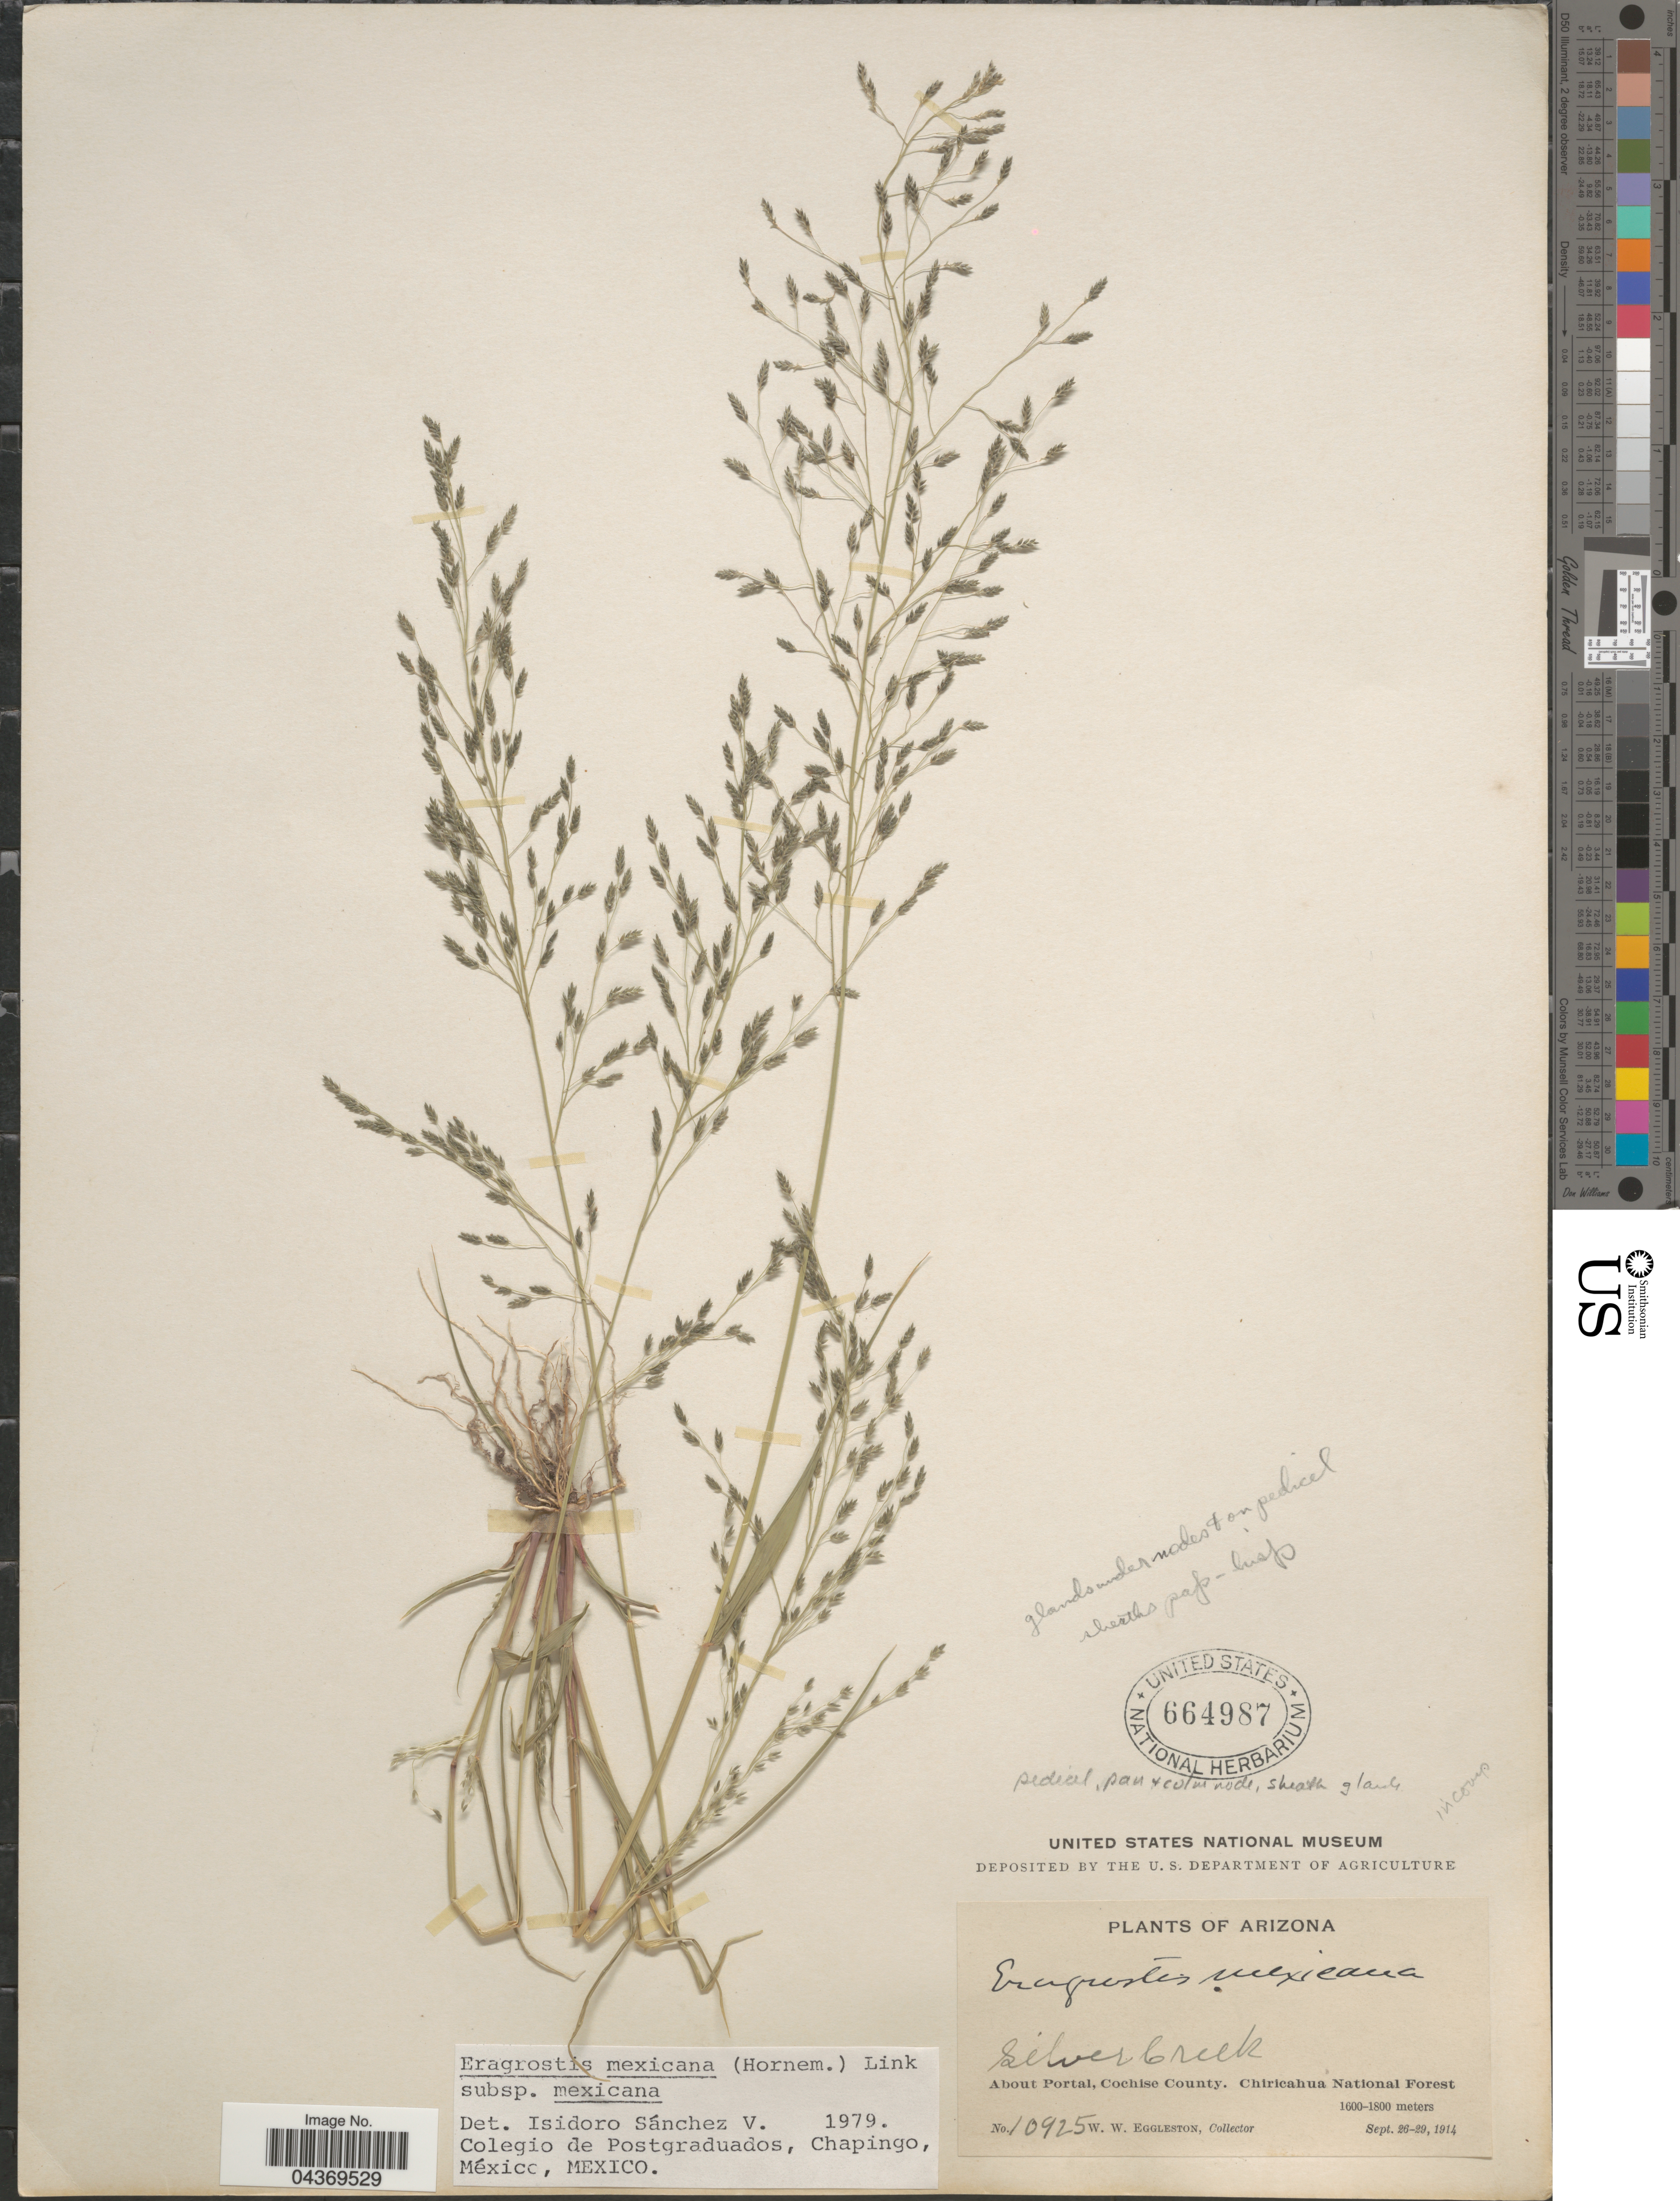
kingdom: Plantae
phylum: Tracheophyta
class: Liliopsida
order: Poales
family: Poaceae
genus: Eragrostis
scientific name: Eragrostis mexicana subsp. mexicana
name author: (Hornem.) Link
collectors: W. W. Eggleston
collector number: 10925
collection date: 1914-09-26/1914-09-29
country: United States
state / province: Arizona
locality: Silver Creek. About Portal, Cochise County. Chiricahua National Forest.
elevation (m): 1600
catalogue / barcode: US 664987